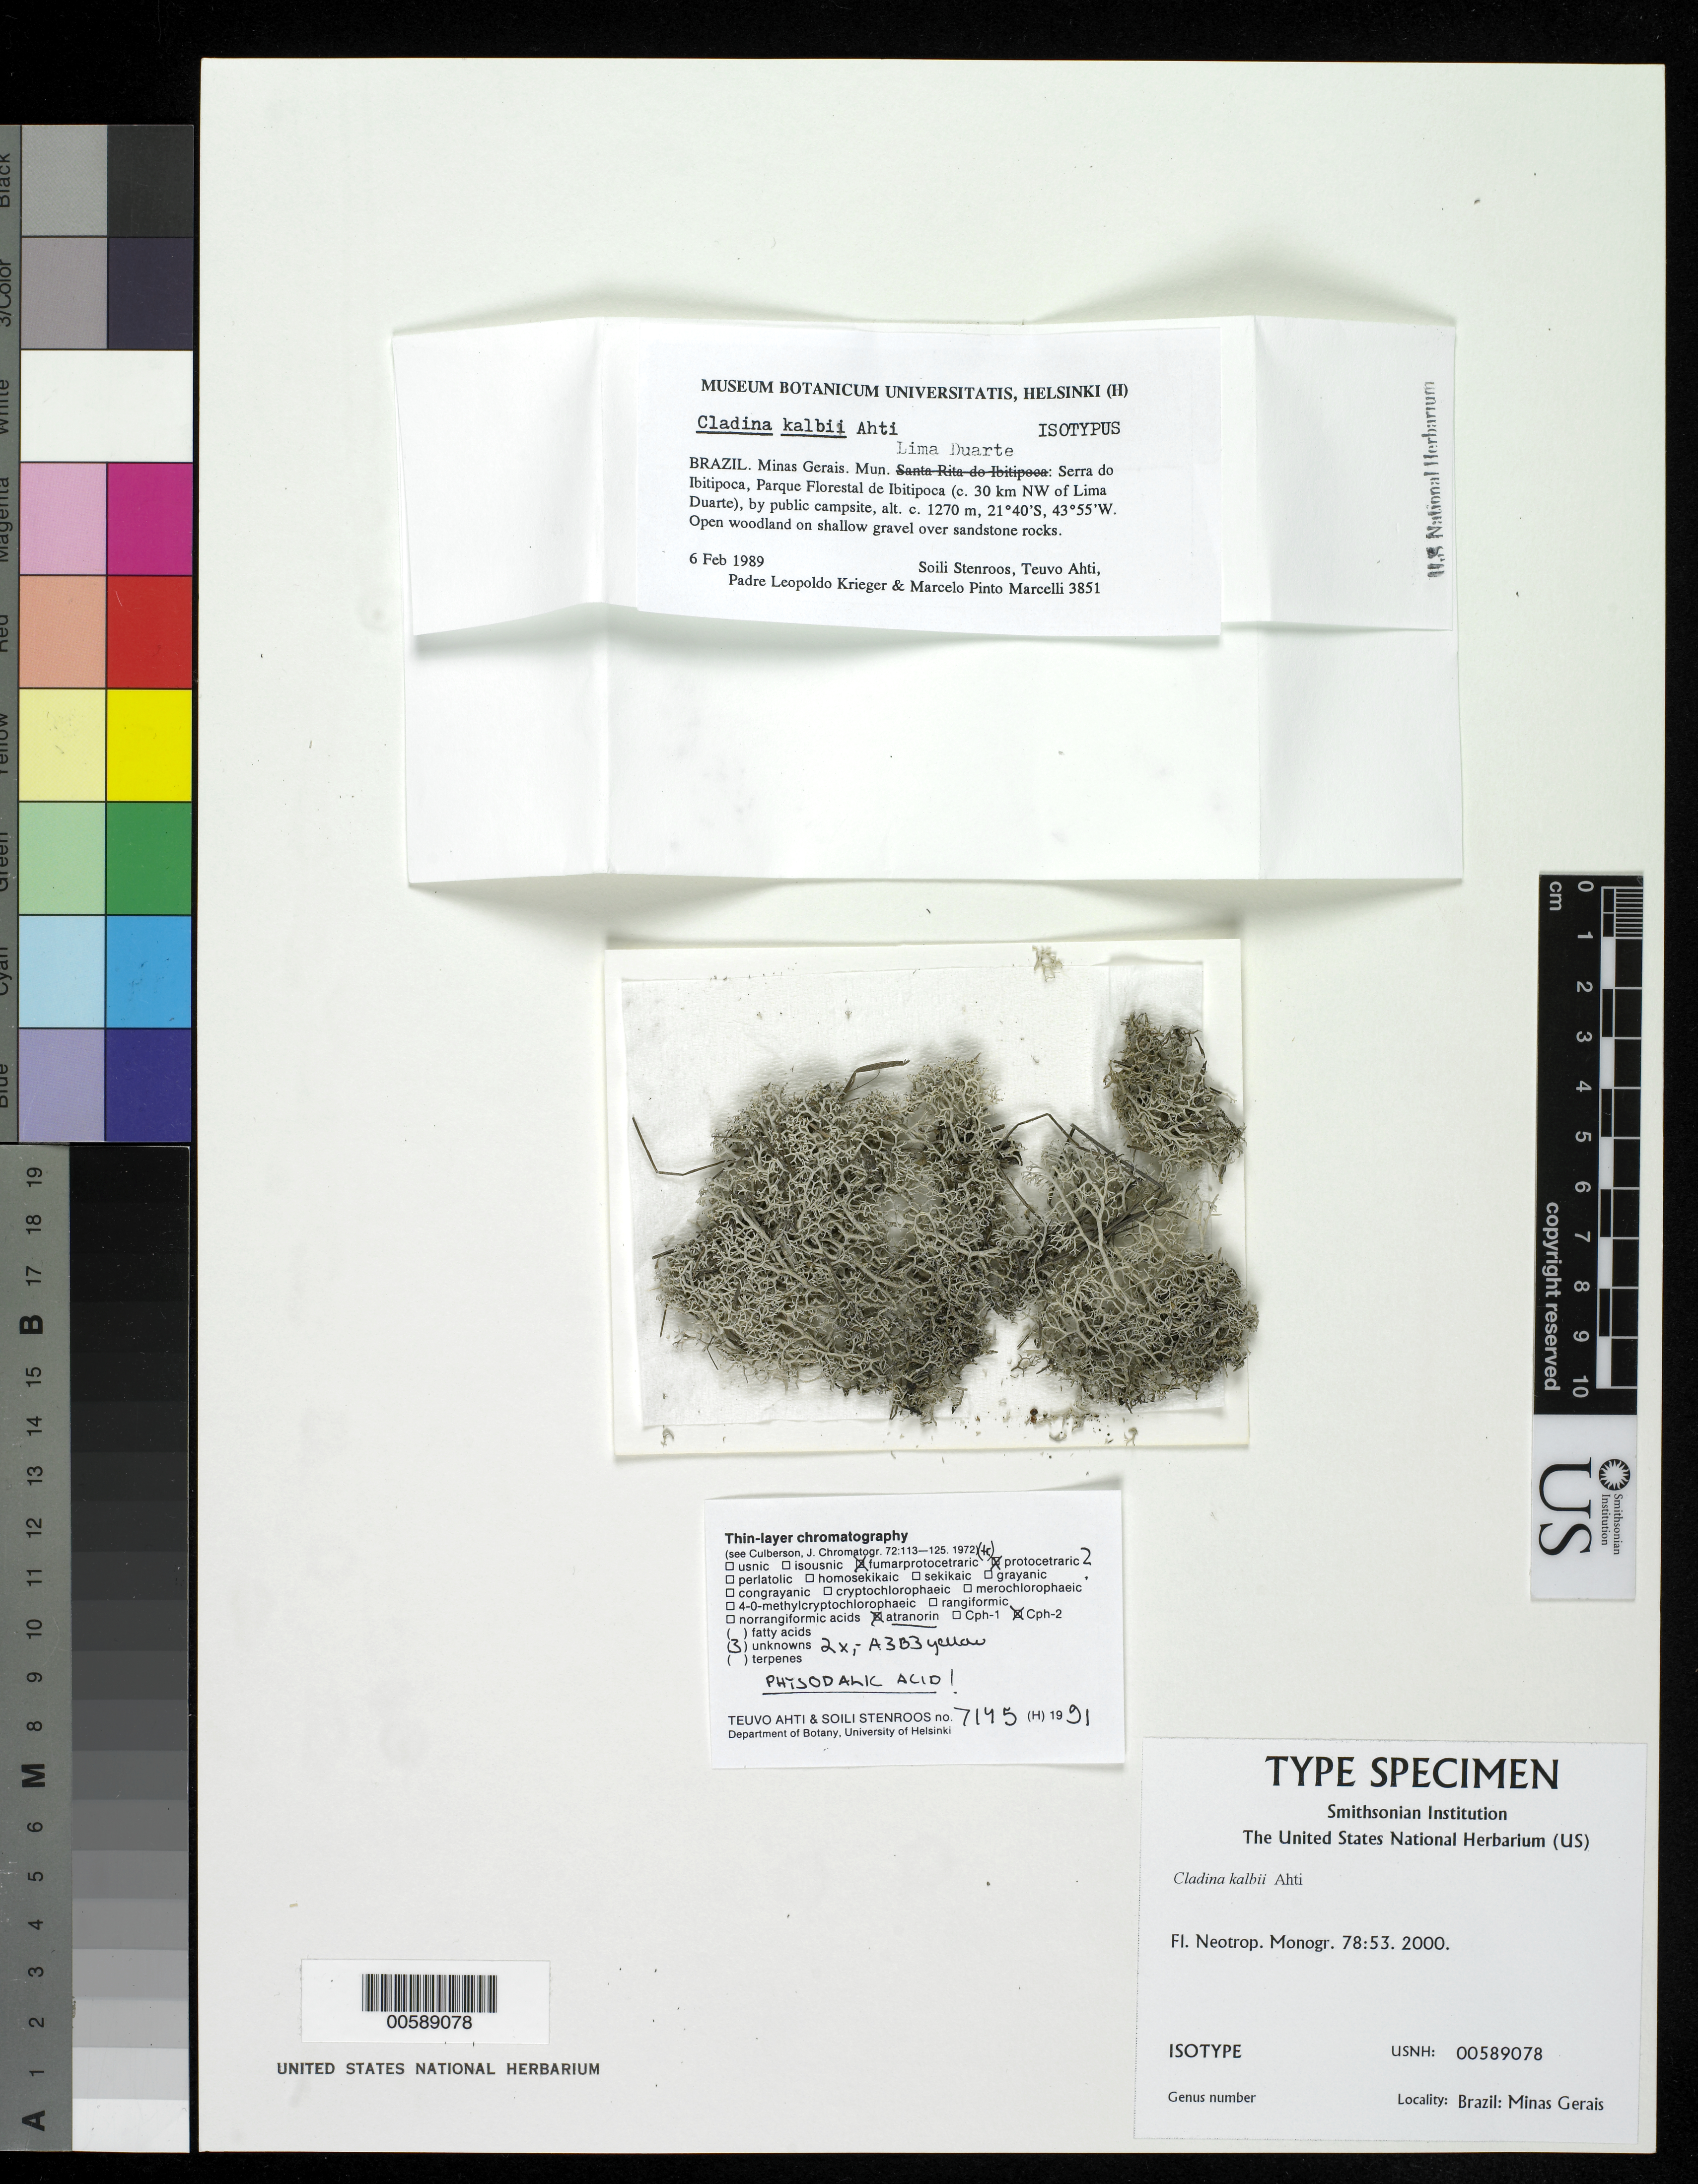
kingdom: Fungi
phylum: Ascomycota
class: Lecanoromycetes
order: Lecanorales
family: Cladoniaceae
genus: Cladina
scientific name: Cladina kalbii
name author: Ahti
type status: Isotype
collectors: S. Stenroos, T. T. Ahti, P. Krieger & M. Marcelli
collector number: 3851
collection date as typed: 06 Feb 1989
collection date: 1989-02-06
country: Brazil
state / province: Minas Gerais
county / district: Lima Duarte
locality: Serra do Ibitipoca, Parque Florestal de Ibitipoca, ca. 30 km NW of Lima Duarte.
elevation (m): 1270